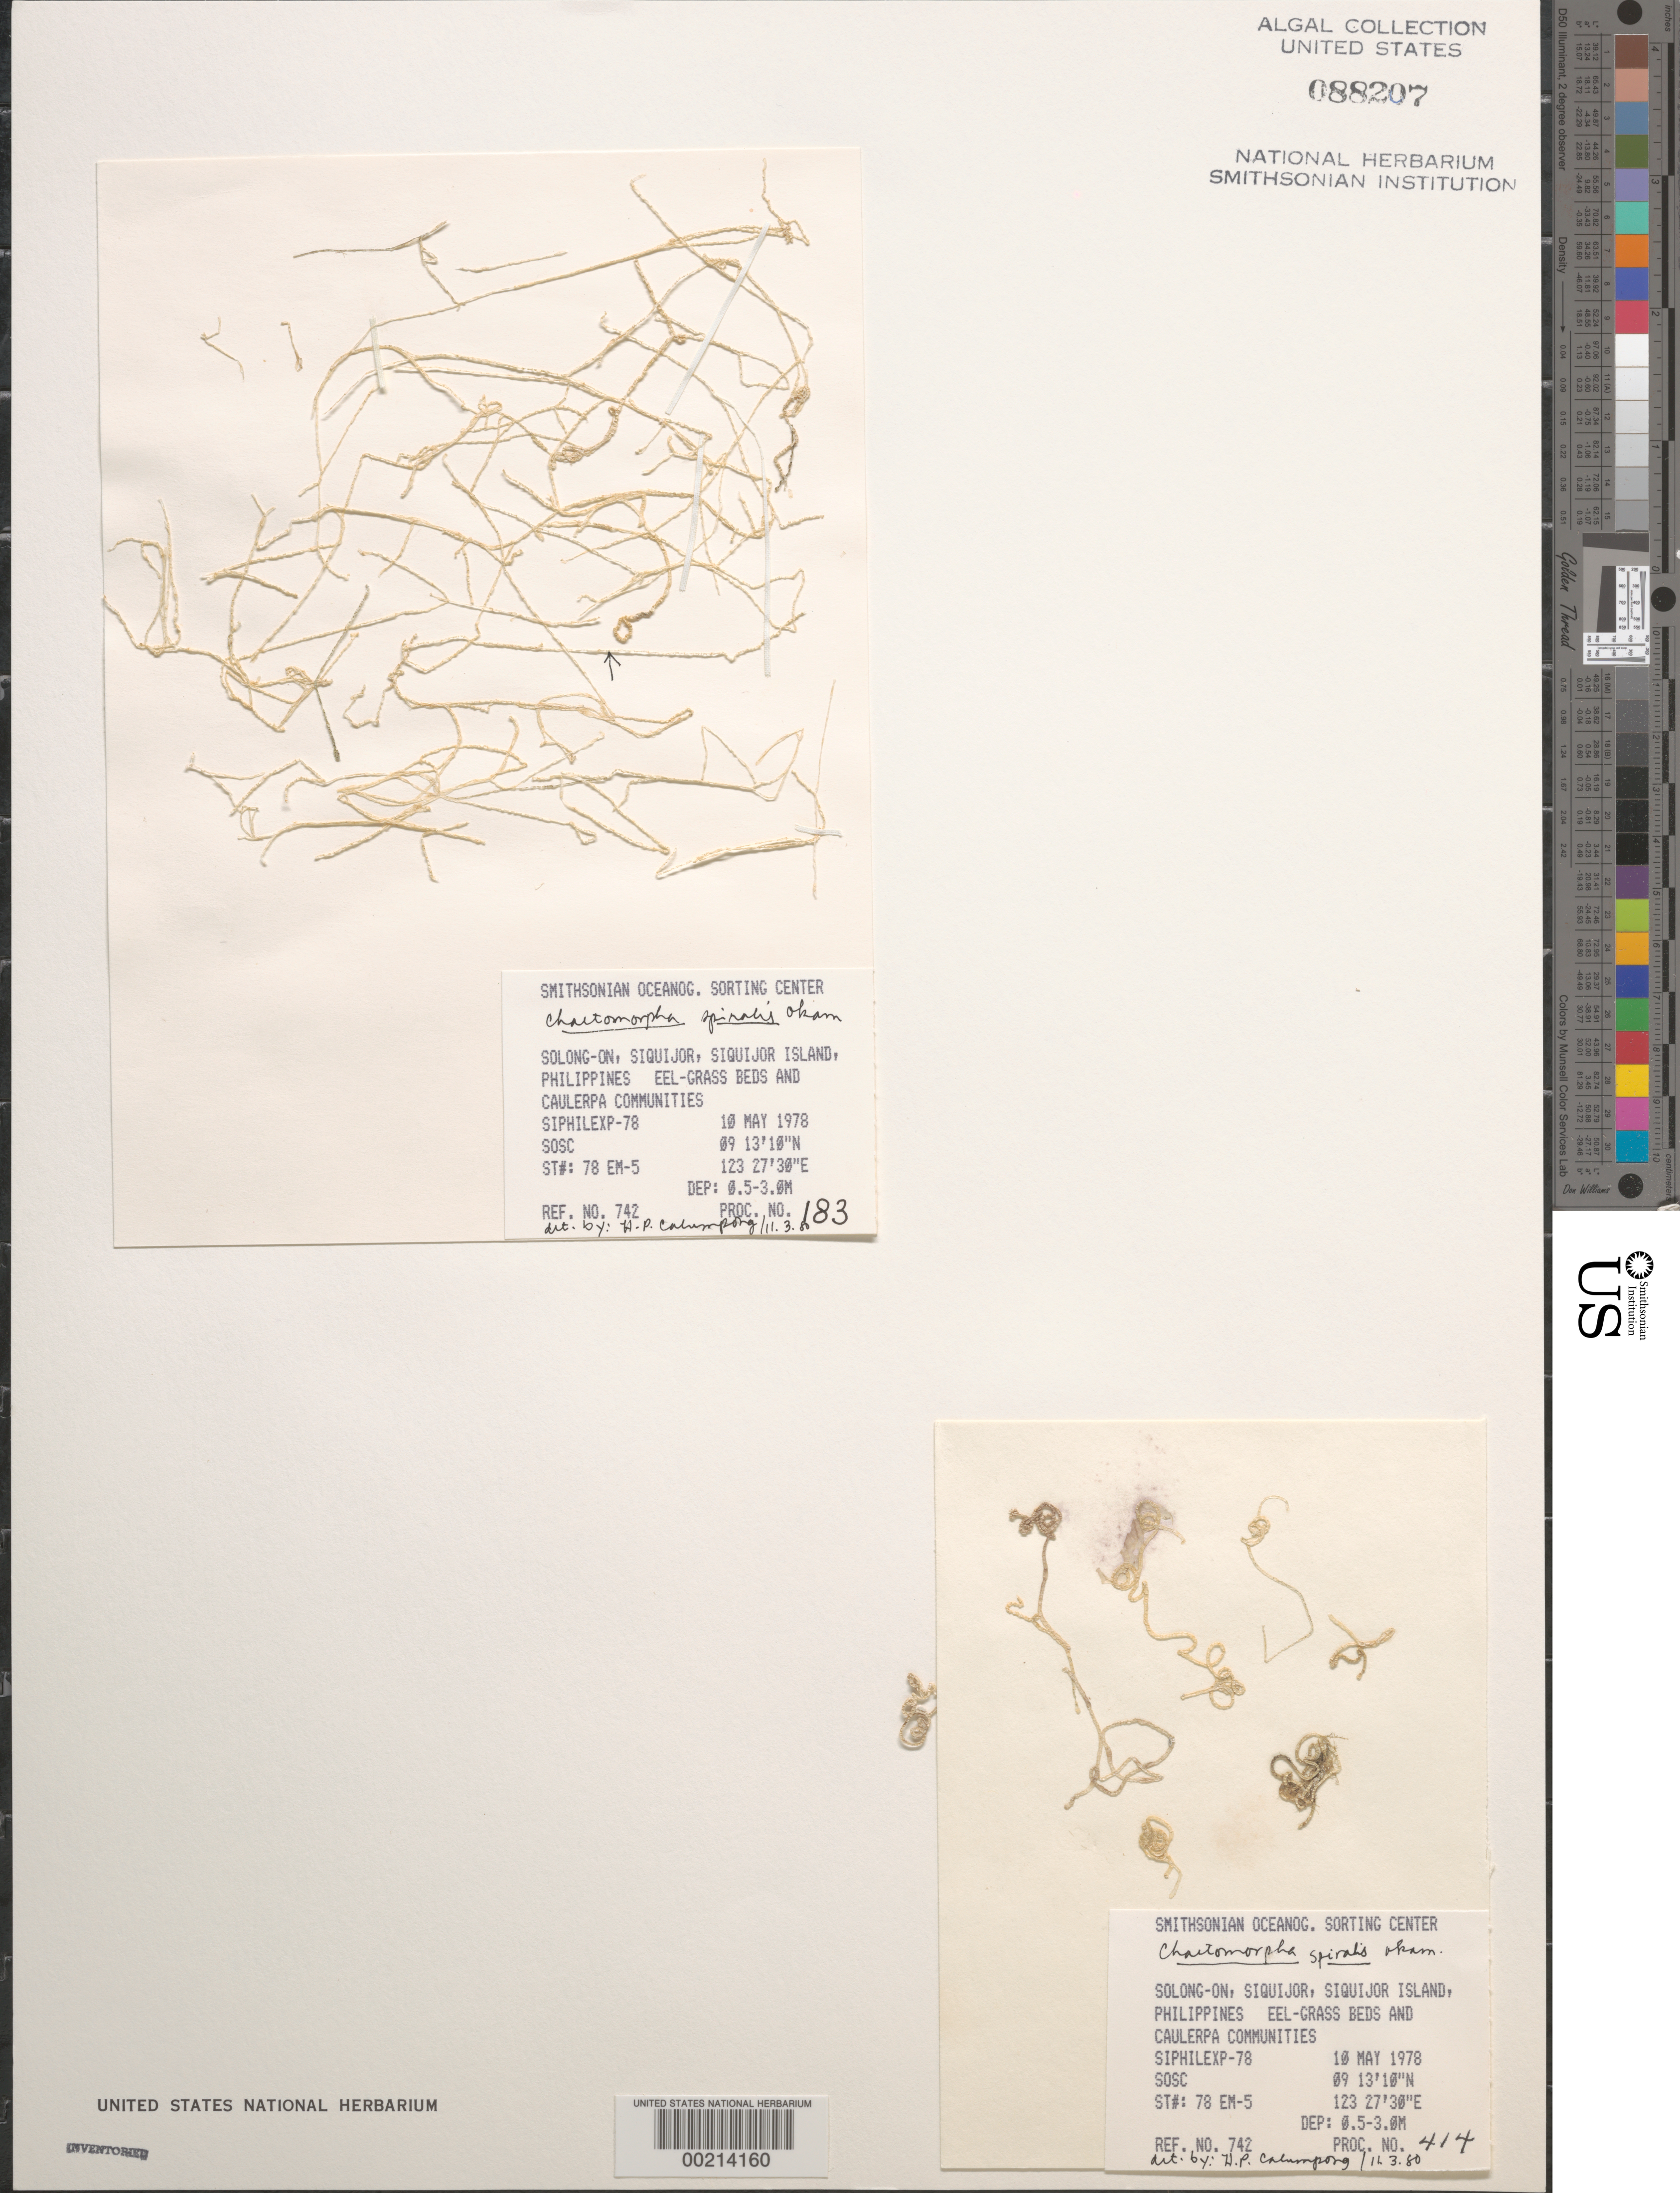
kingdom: Plantae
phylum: Chlorophyta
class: Ulvophyceae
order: Cladophorales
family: Cladophoraceae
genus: Chaetomorpha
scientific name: Chaetomorpha spiralis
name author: Okamura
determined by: Calumpong, H. P.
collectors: SOSC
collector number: Station 78 Em-5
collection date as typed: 10 May 1978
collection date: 1978-05-10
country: Philippines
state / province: Central Visayas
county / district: Siquijor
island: Siquijor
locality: Solong-on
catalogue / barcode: US 88207